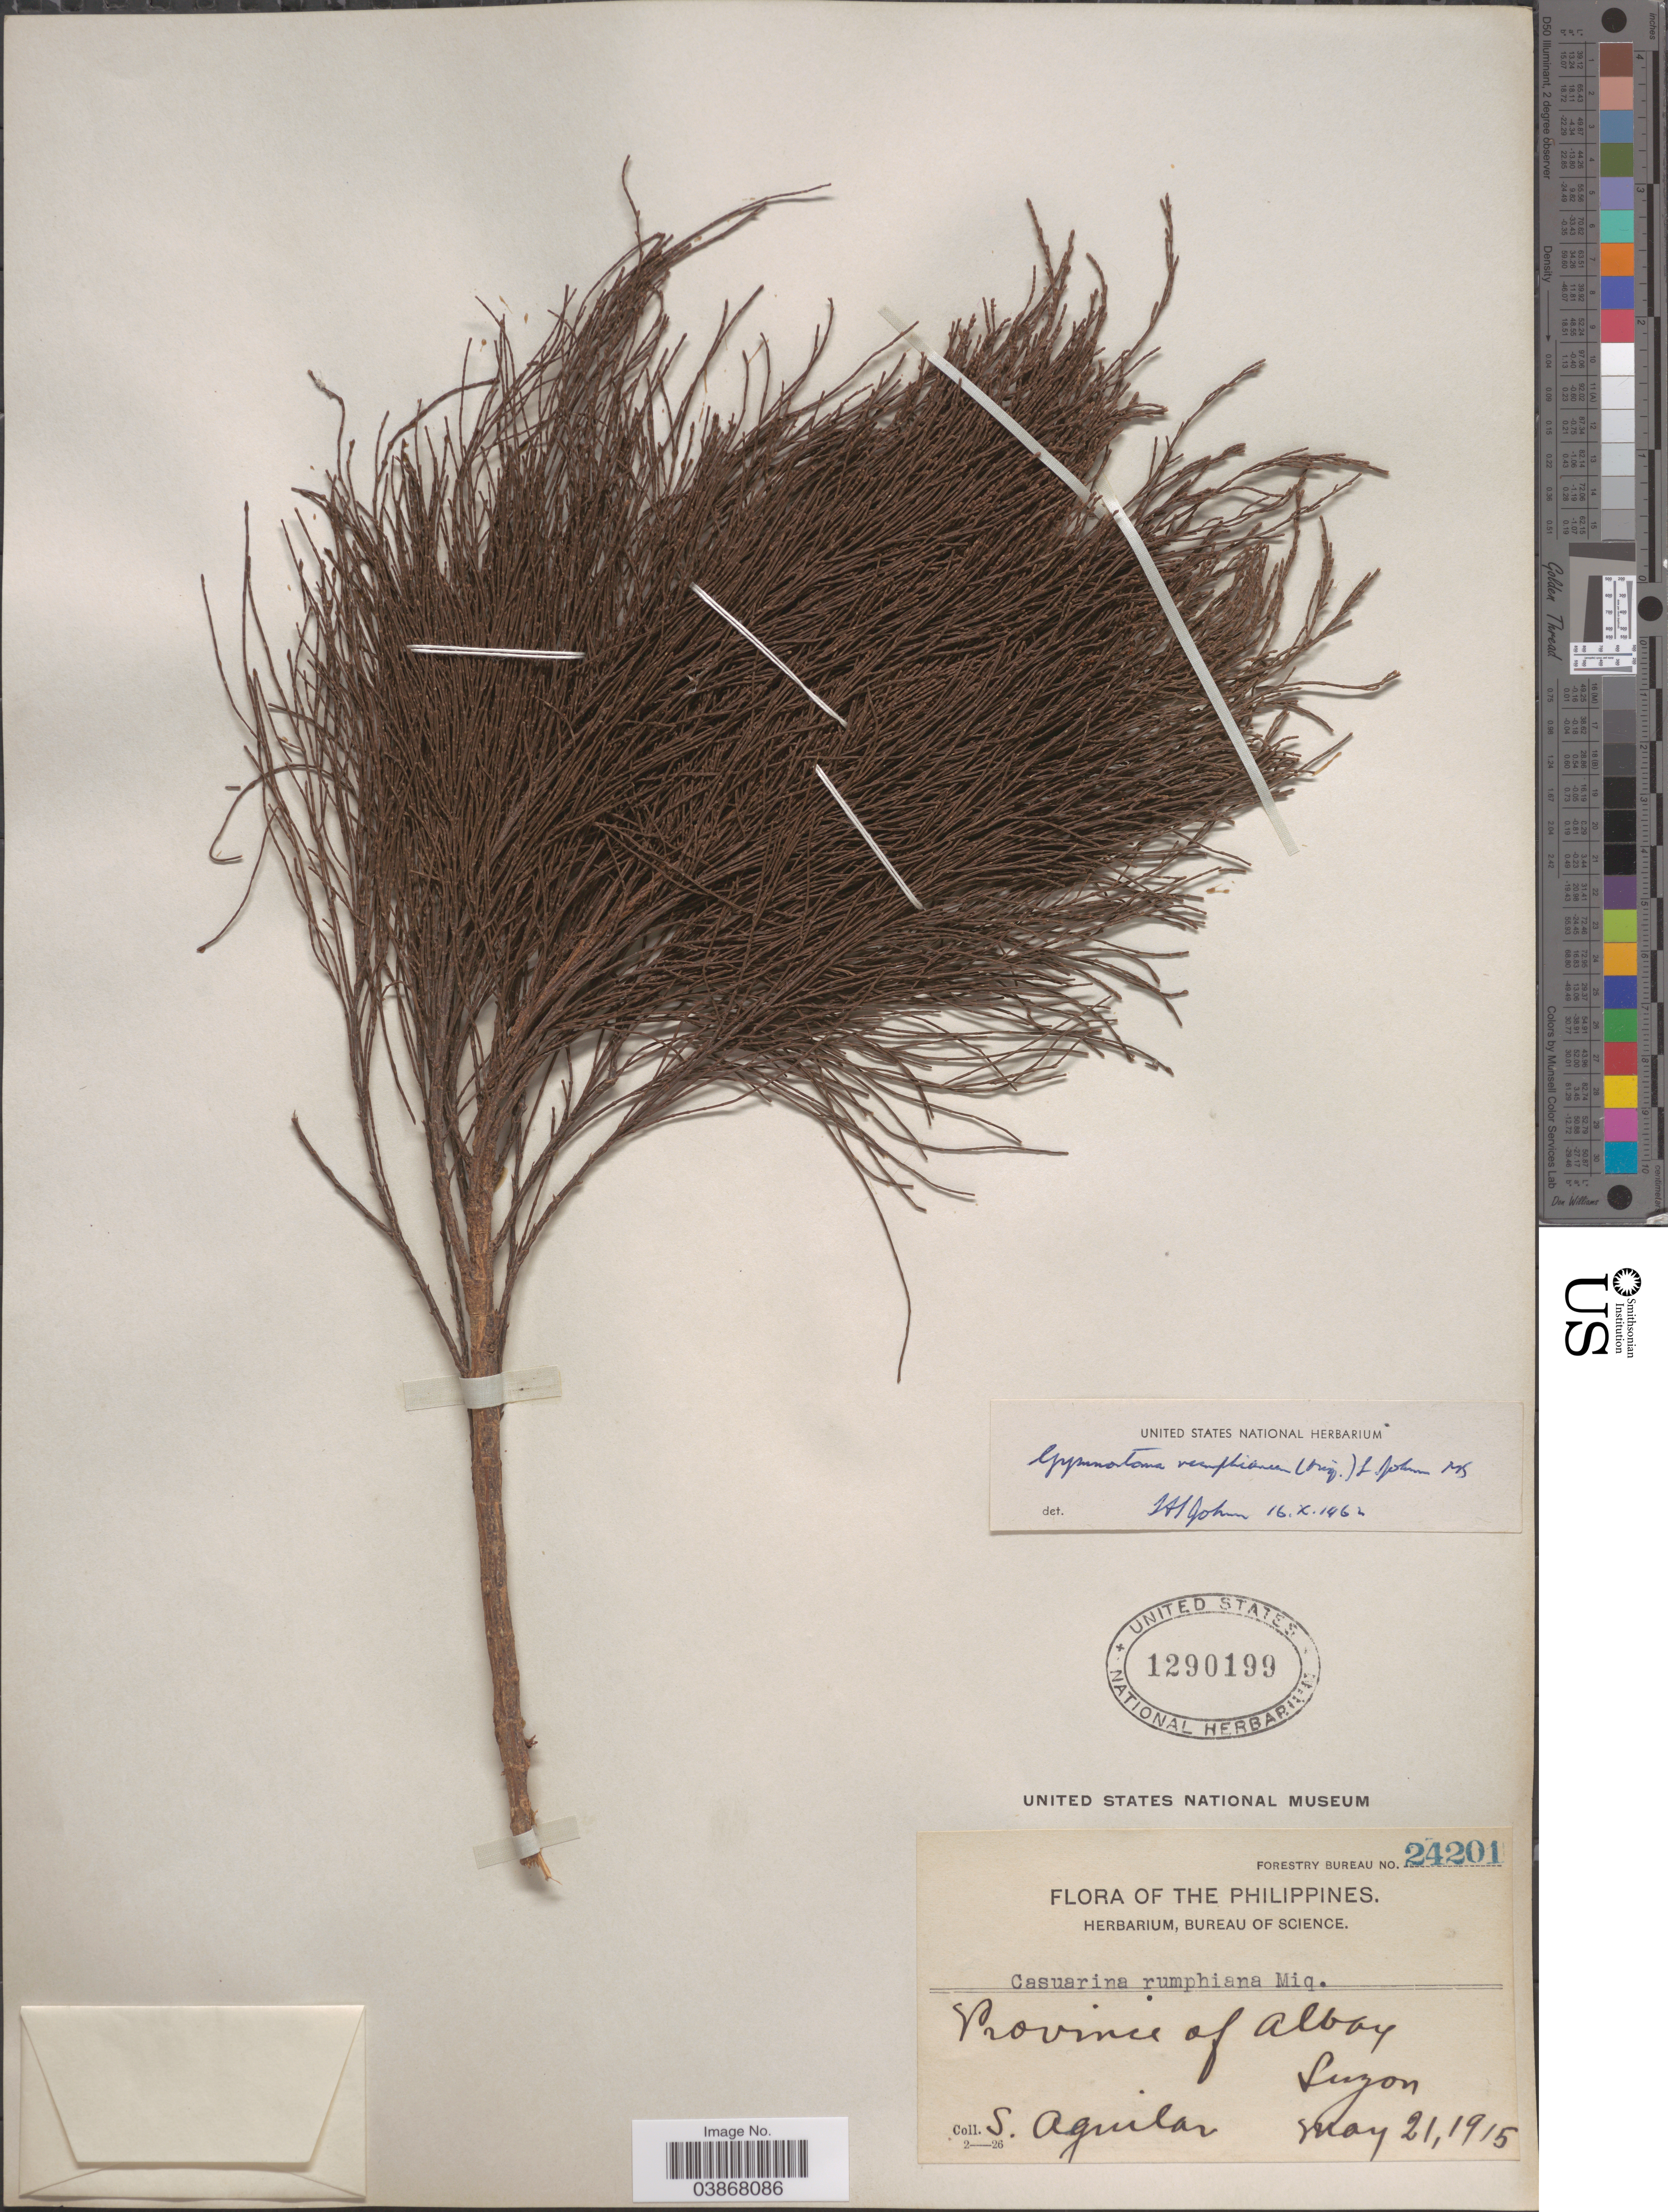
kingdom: Plantae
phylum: Tracheophyta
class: Magnoliopsida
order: Fagales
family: Casuarinaceae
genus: Gymnostoma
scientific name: Gymnostoma rumphianum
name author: (Miq.) L.A.S. Johnson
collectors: S. Aguilar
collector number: Forestry Bureau 24201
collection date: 1915-05-21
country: Philippines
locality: Province of Albay, Luzon.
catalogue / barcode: US 1290199